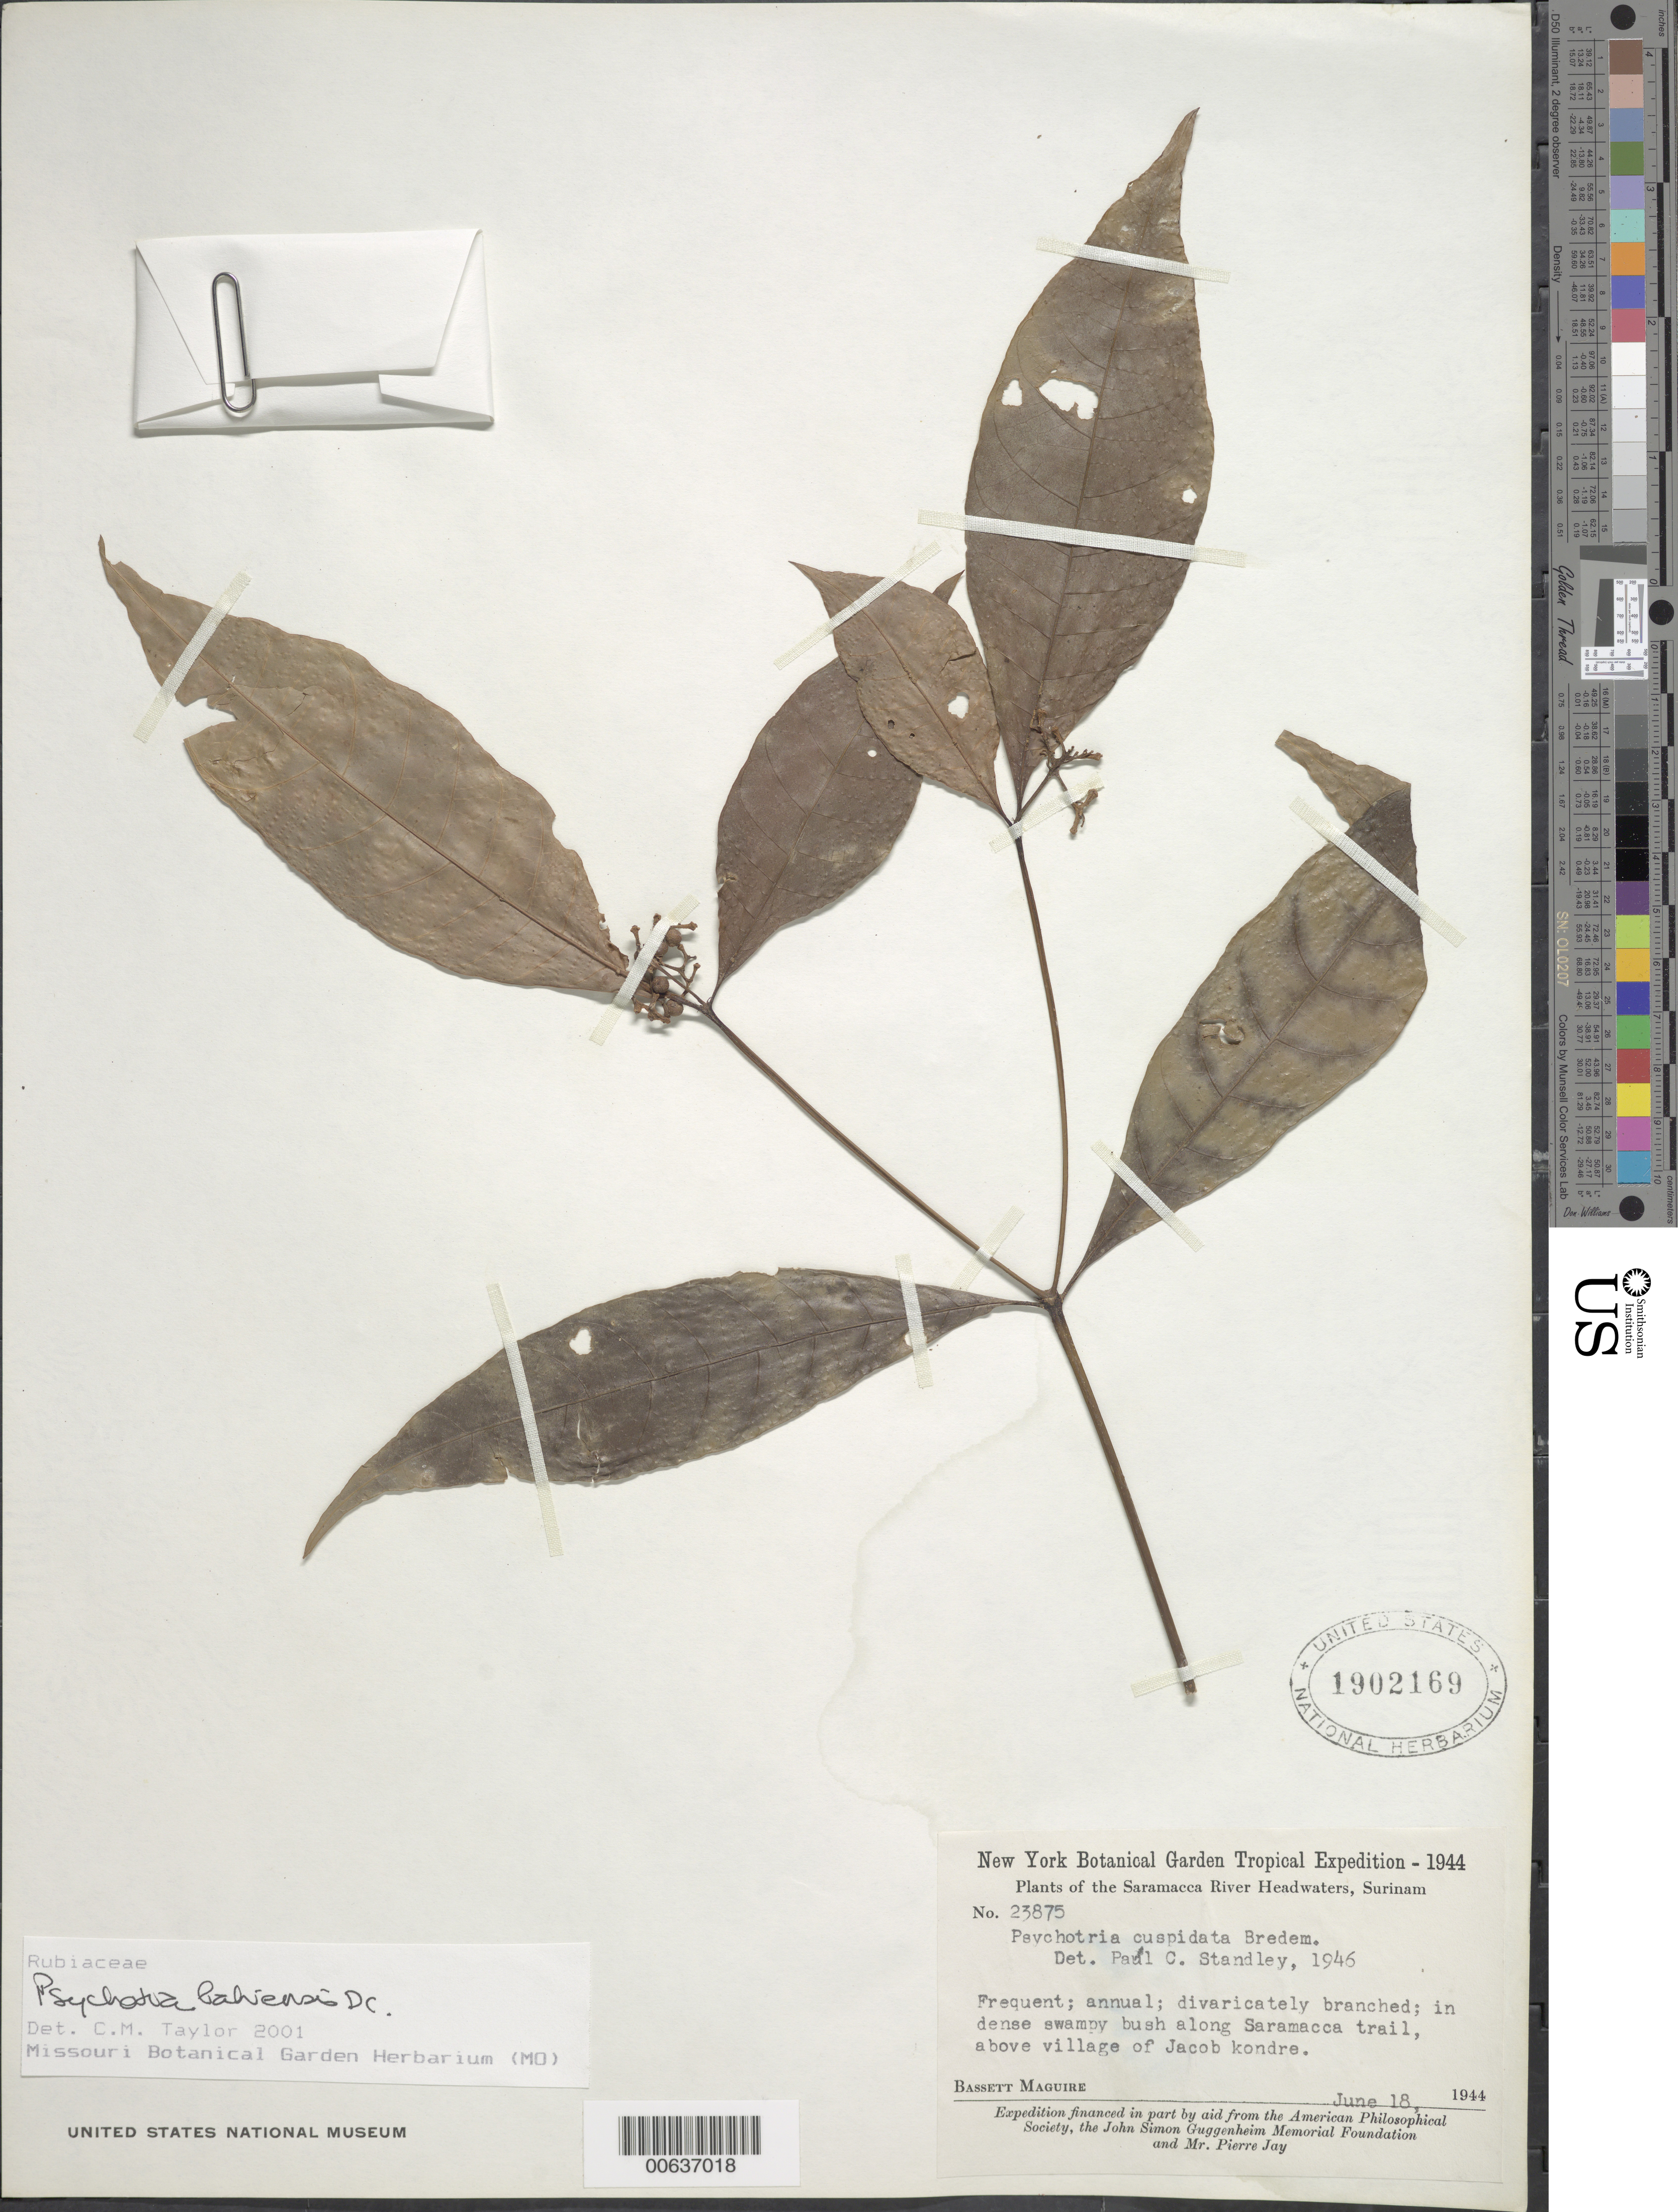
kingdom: Plantae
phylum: Tracheophyta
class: Magnoliopsida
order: Gentianales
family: Rubiaceae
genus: Psychotria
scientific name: Psychotria bahiensis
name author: DC.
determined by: Taylor, Charlotte M.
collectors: B. Maguire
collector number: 23875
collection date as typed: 18-Jun-44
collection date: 1944-06-18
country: Suriname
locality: Jacob Kondre village, along Saramacca trail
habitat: Dense swampy bush along trail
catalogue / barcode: US 1902169